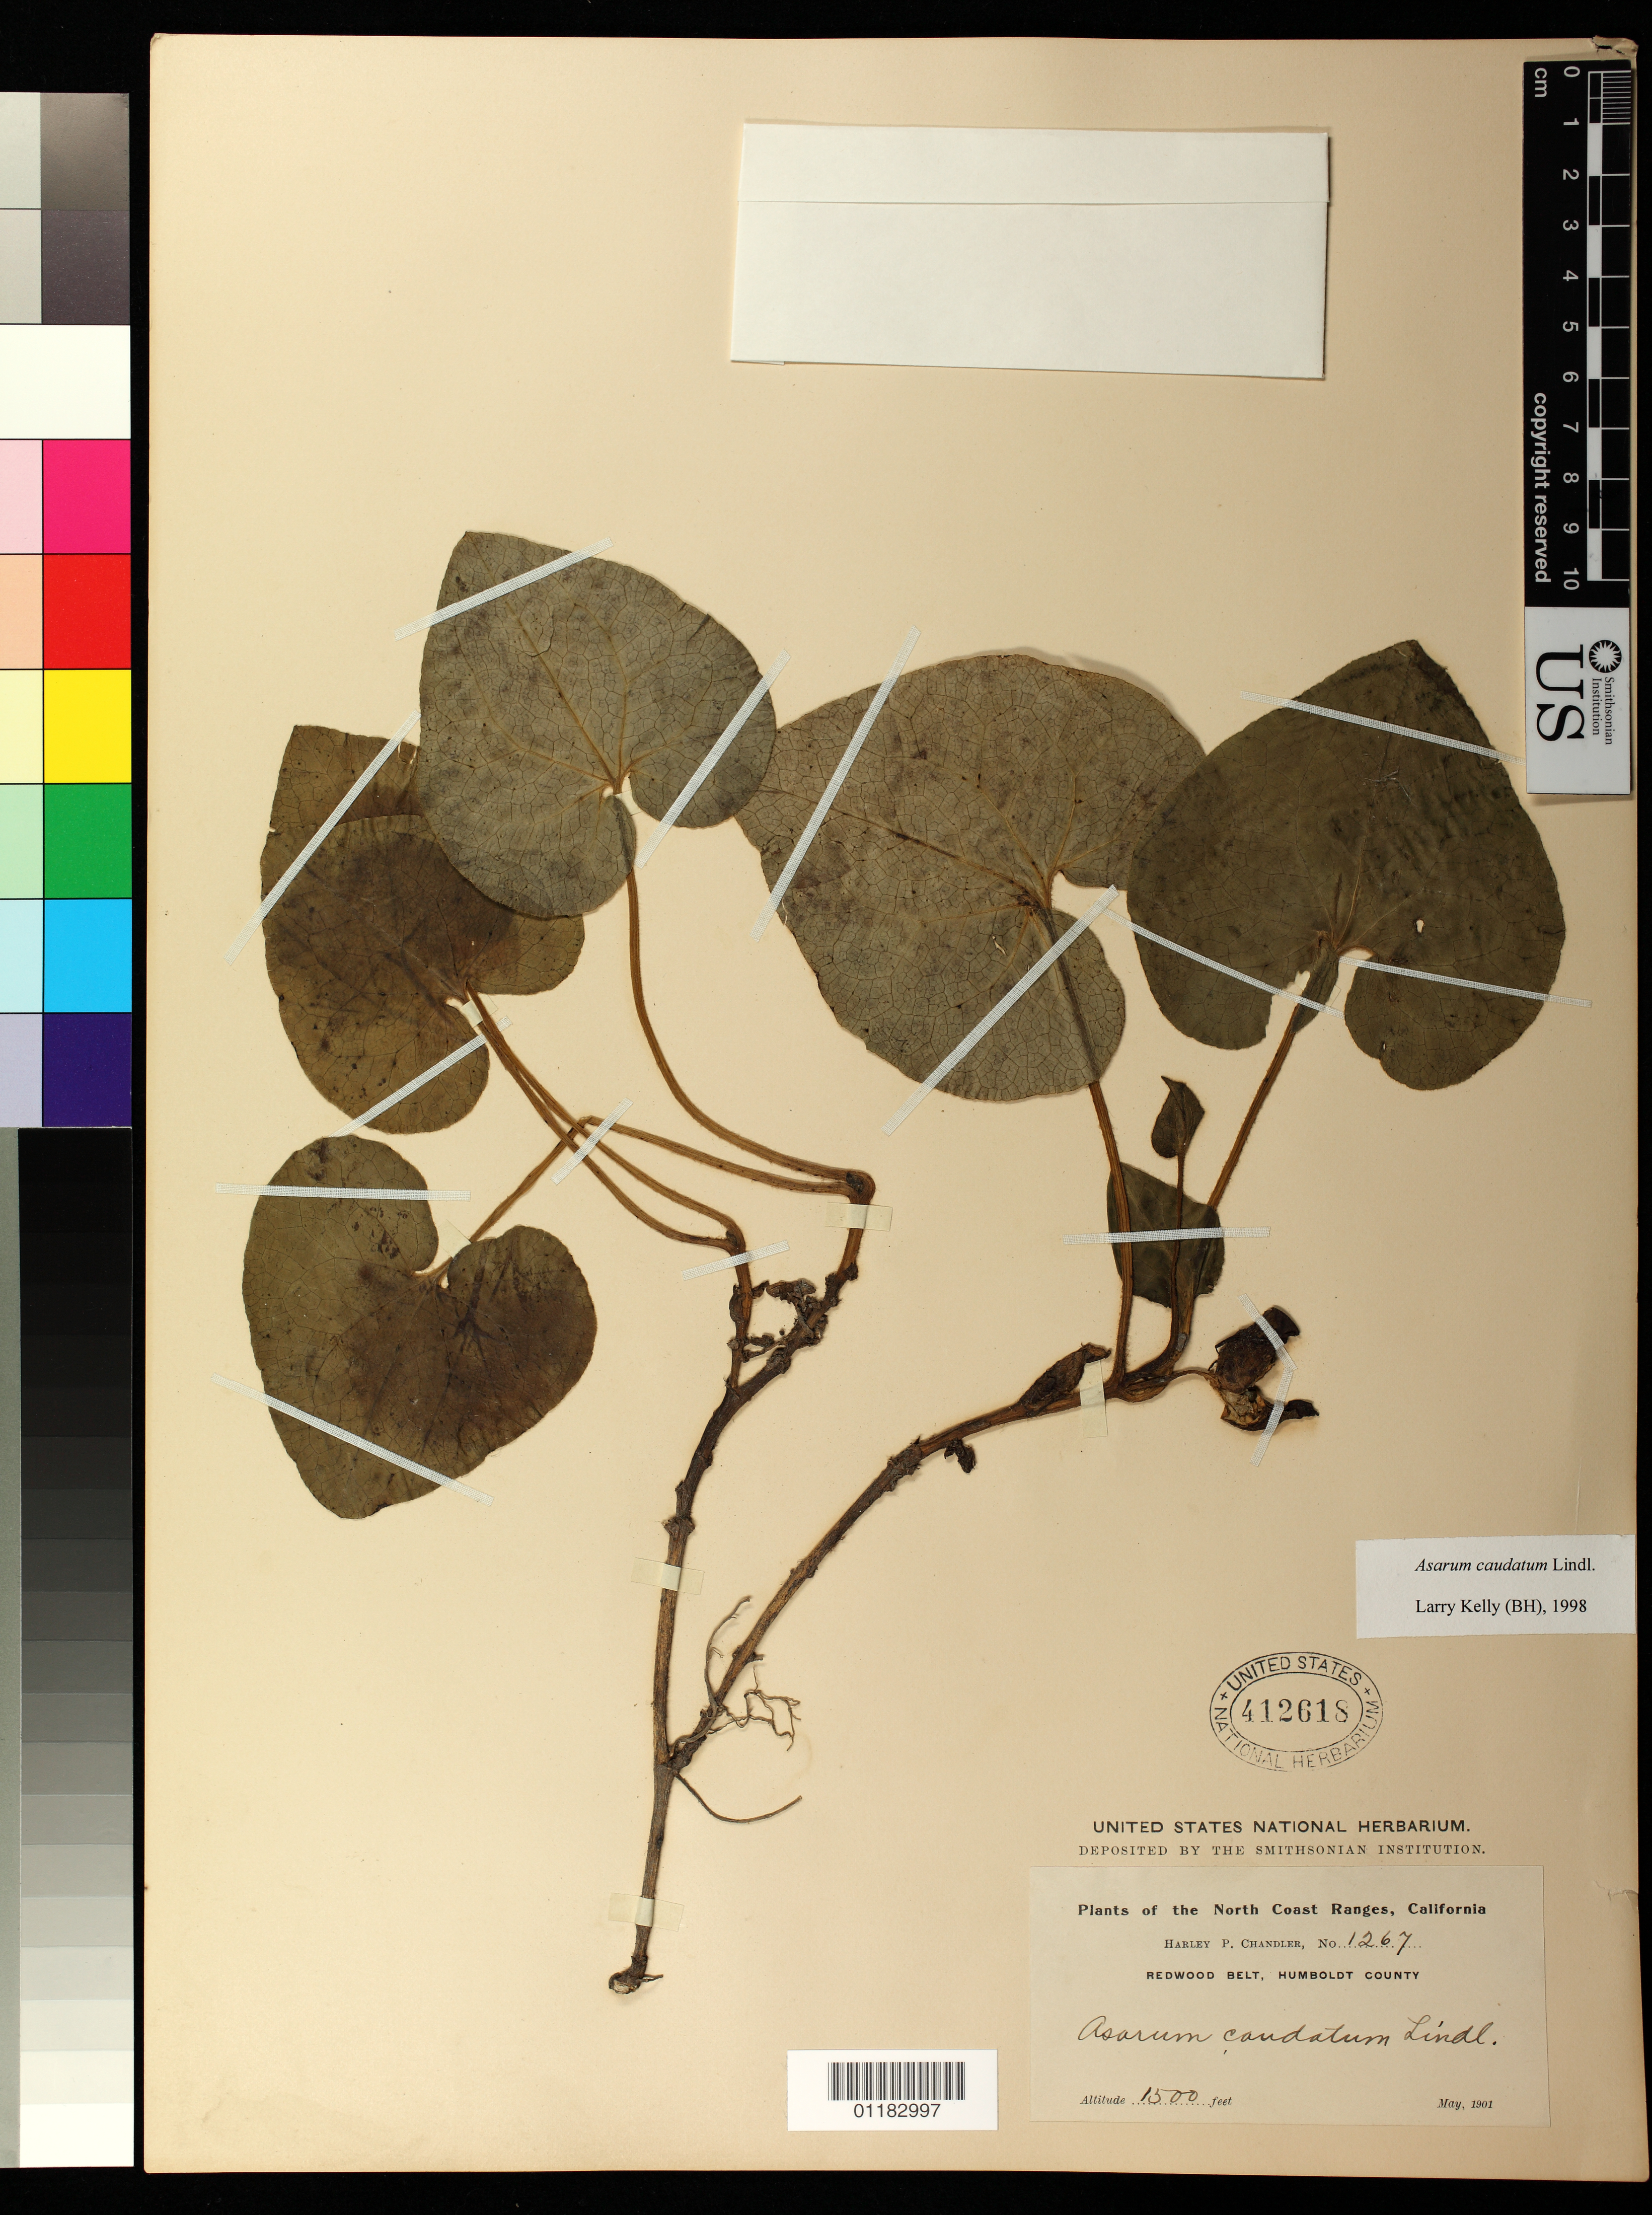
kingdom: Plantae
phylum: Tracheophyta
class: Magnoliopsida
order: Piperales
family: Aristolochiaceae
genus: Asarum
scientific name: Asarum caudatum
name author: Lindl.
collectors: H. Chandler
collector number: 1267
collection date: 1901-05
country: United States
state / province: California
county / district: Humboldt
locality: North Coast Ranges, Redwood belt, Humboldt County.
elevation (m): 457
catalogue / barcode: US 412618